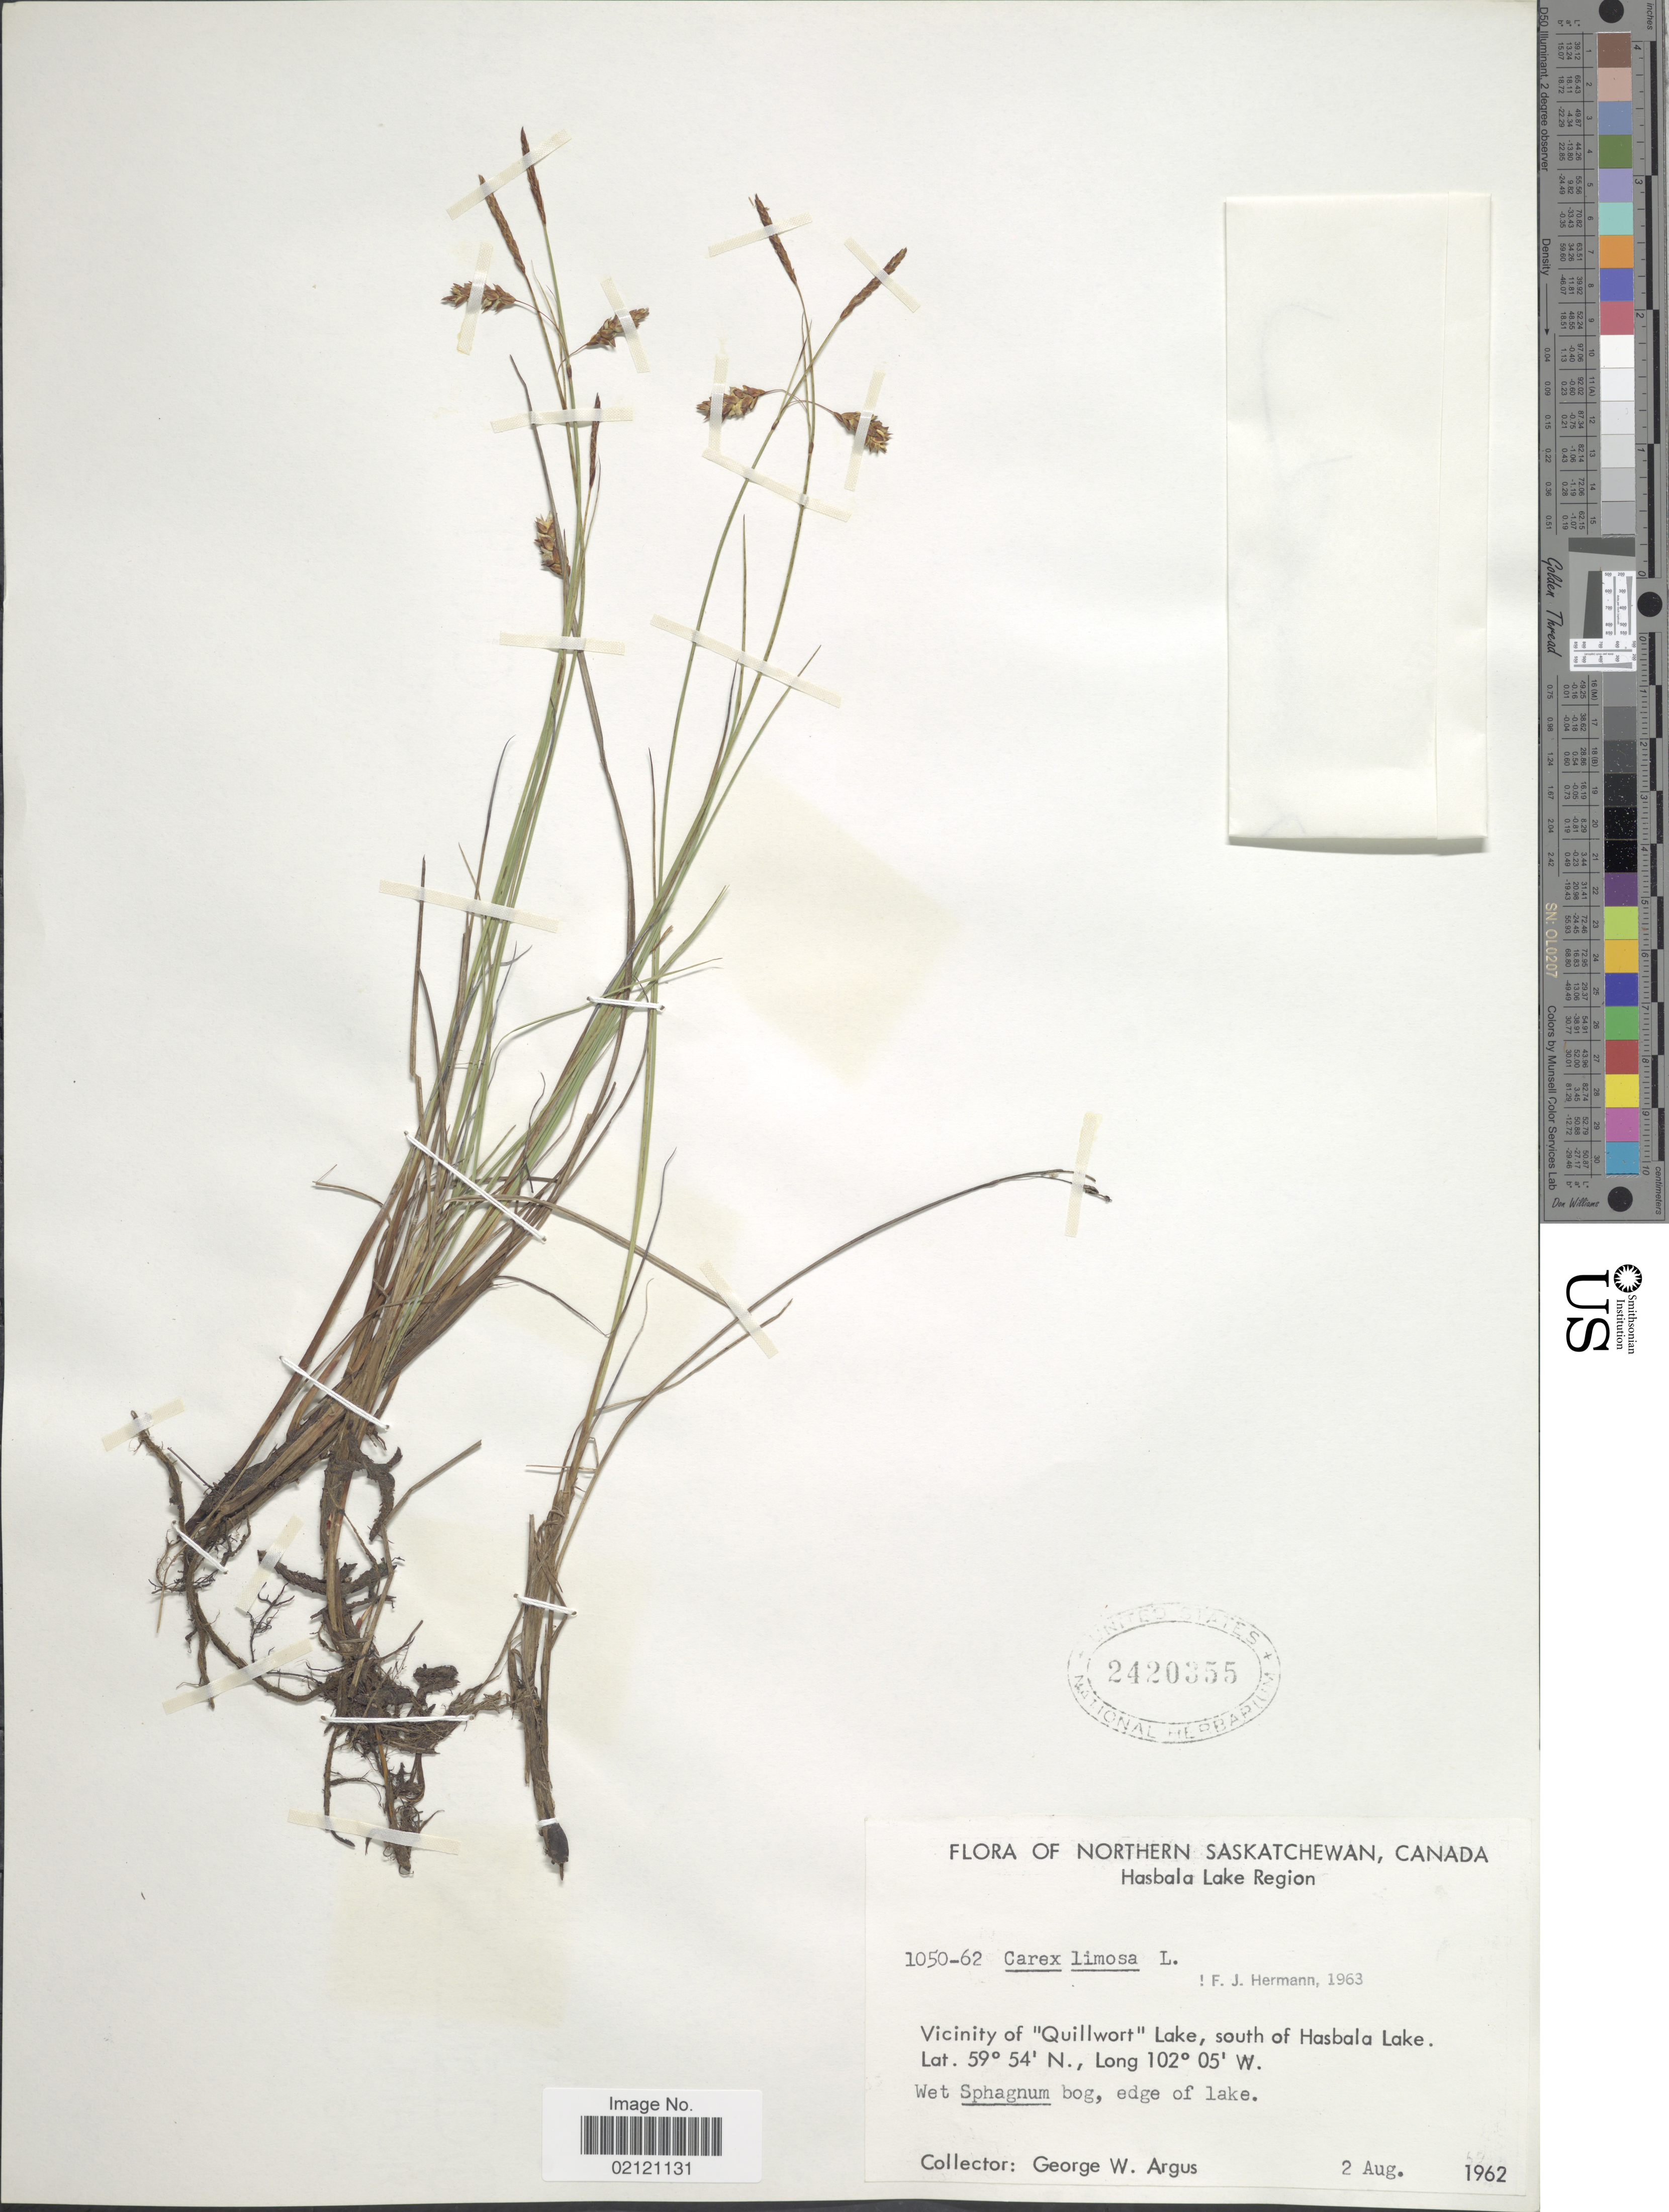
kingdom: Plantae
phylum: Tracheophyta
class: Liliopsida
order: Poales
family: Cyperaceae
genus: Carex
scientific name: Carex limosa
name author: L.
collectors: G. W. Argus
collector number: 1050-62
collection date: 1962-08-02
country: Canada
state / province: Saskatchewan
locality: Northern Saskatchewan, Vicinity of "Quillwort" Lake, south of Hasbala Lake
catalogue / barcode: US 2420355